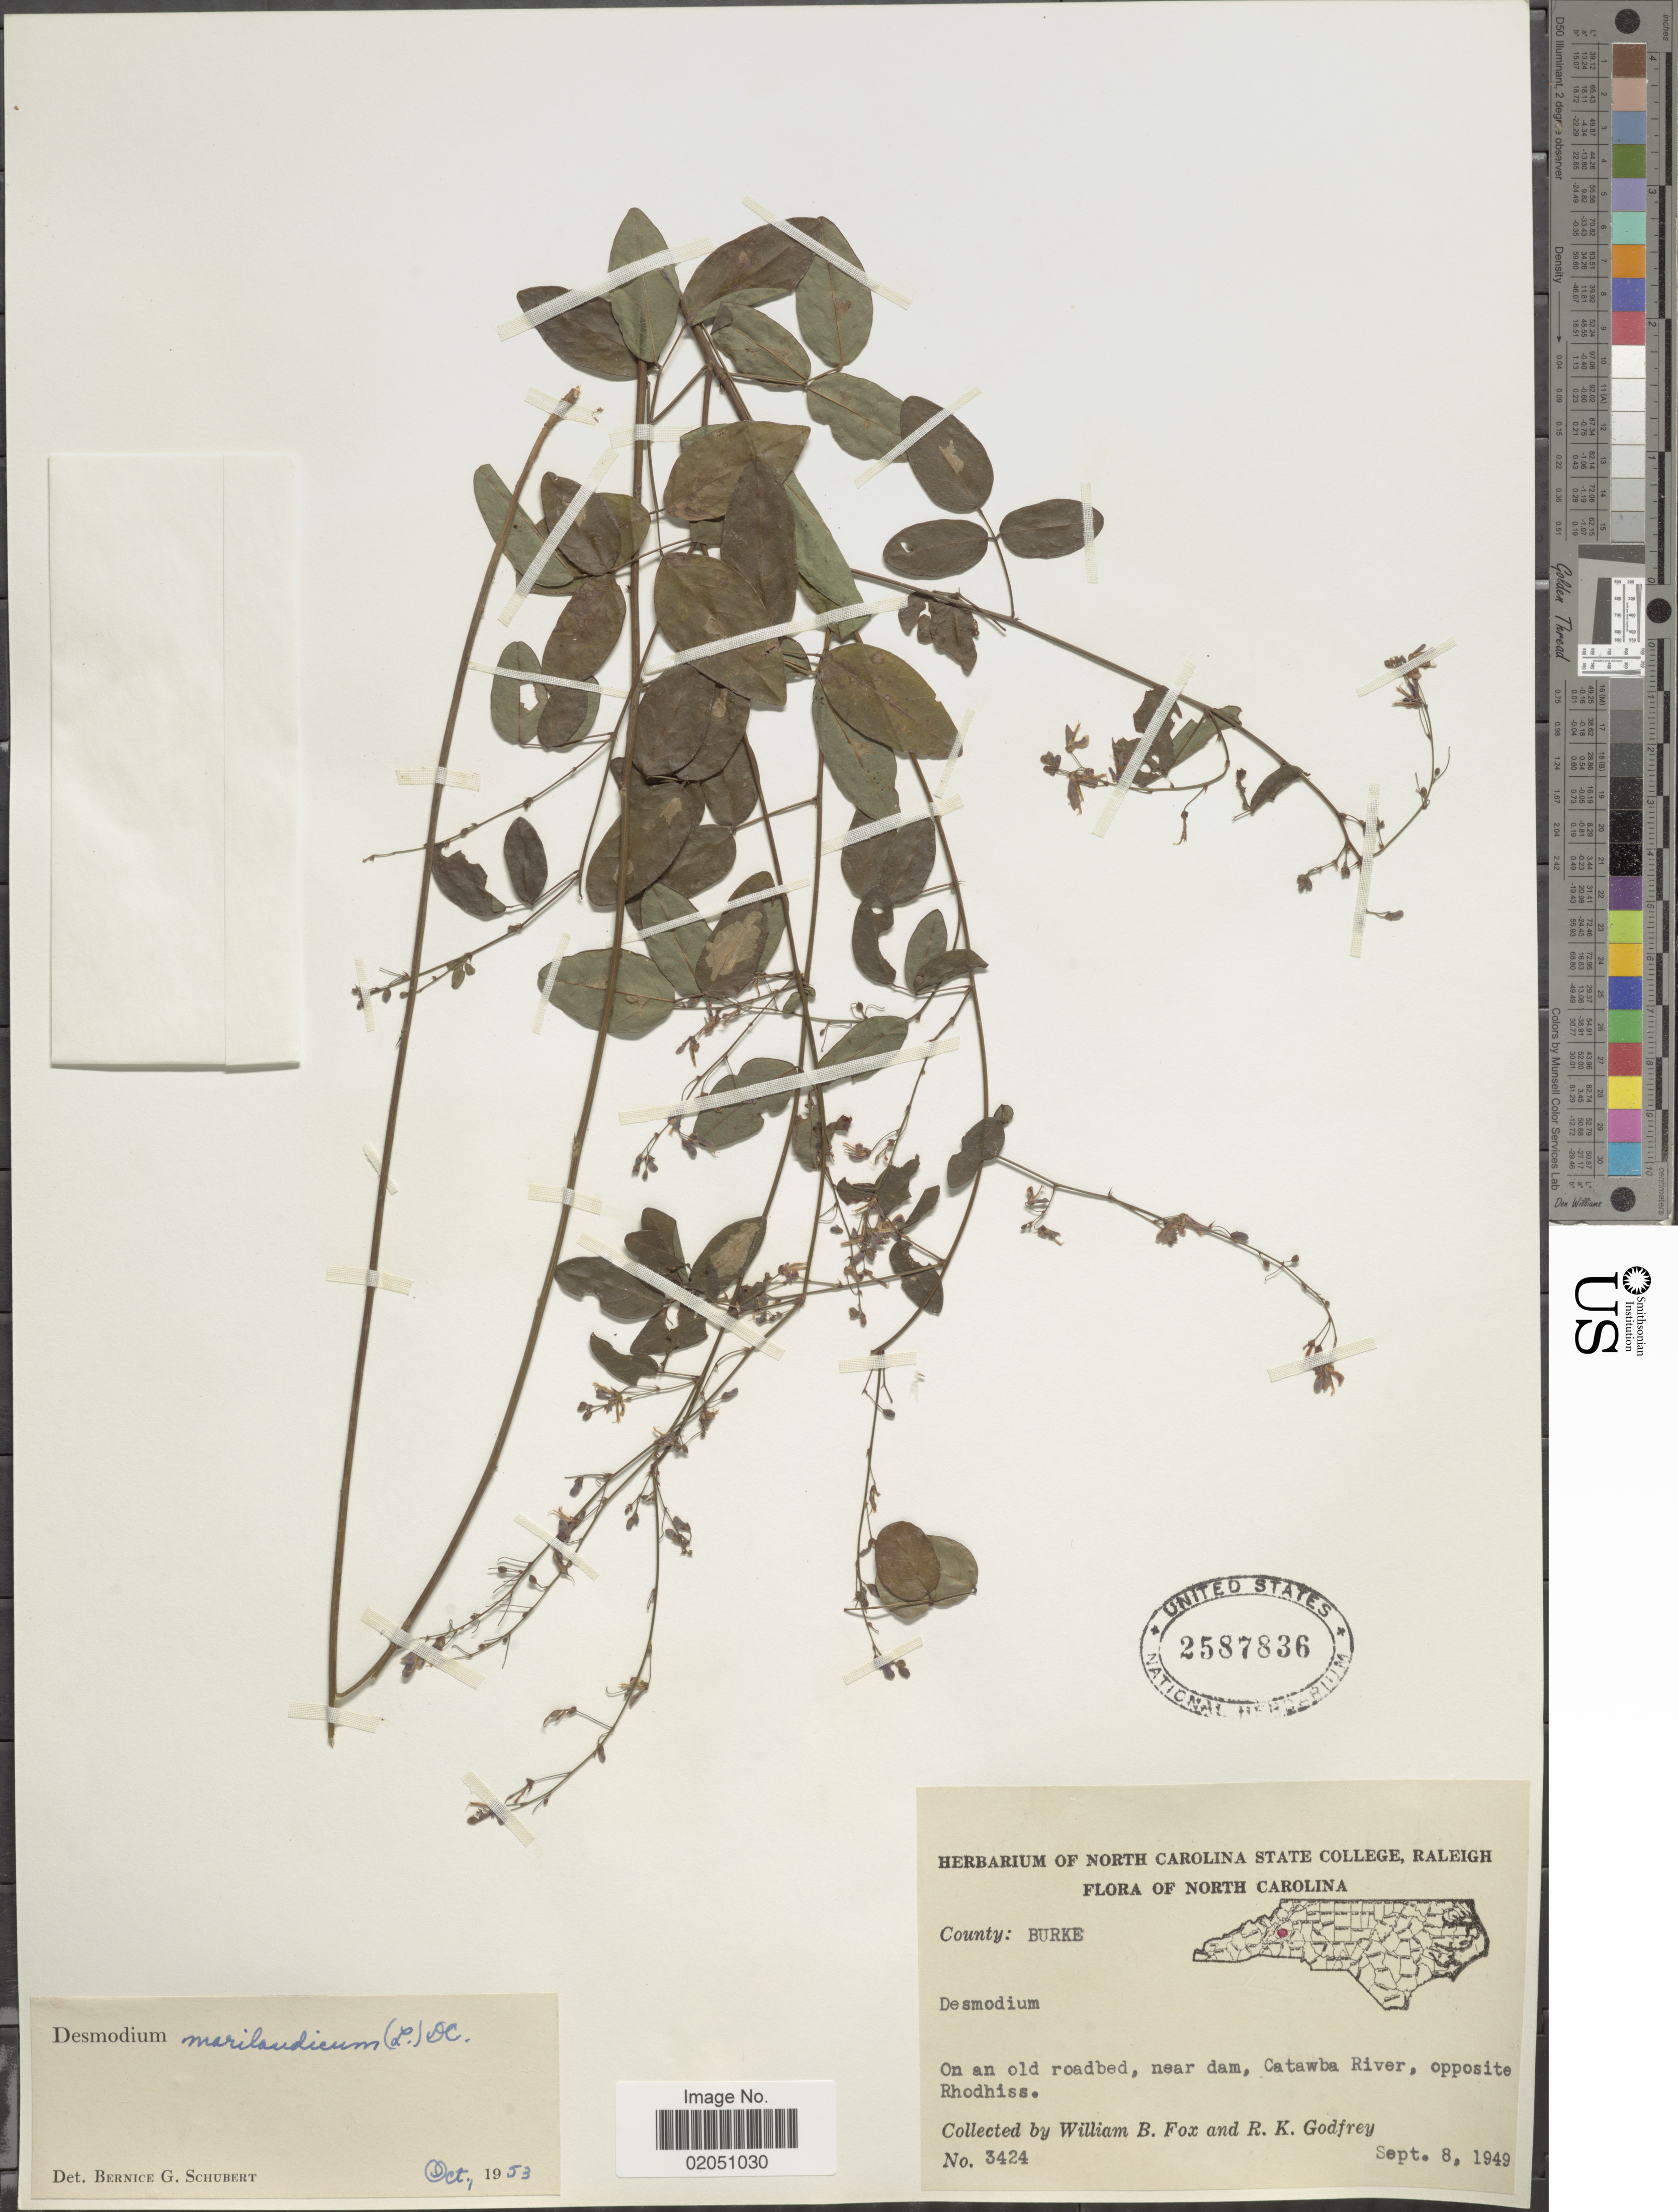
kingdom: Plantae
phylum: Tracheophyta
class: Magnoliopsida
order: Fabales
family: Fabaceae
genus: Desmodium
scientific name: Desmodium marilandicum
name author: Darl.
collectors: W. B. Fox & R. K. Godfrey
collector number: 3424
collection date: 1949-09-08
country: United States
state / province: North Carolina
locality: County: Burke, On an old roadbed, near dam, Catawba River, opposite Rhodhiss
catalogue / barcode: US 2587836